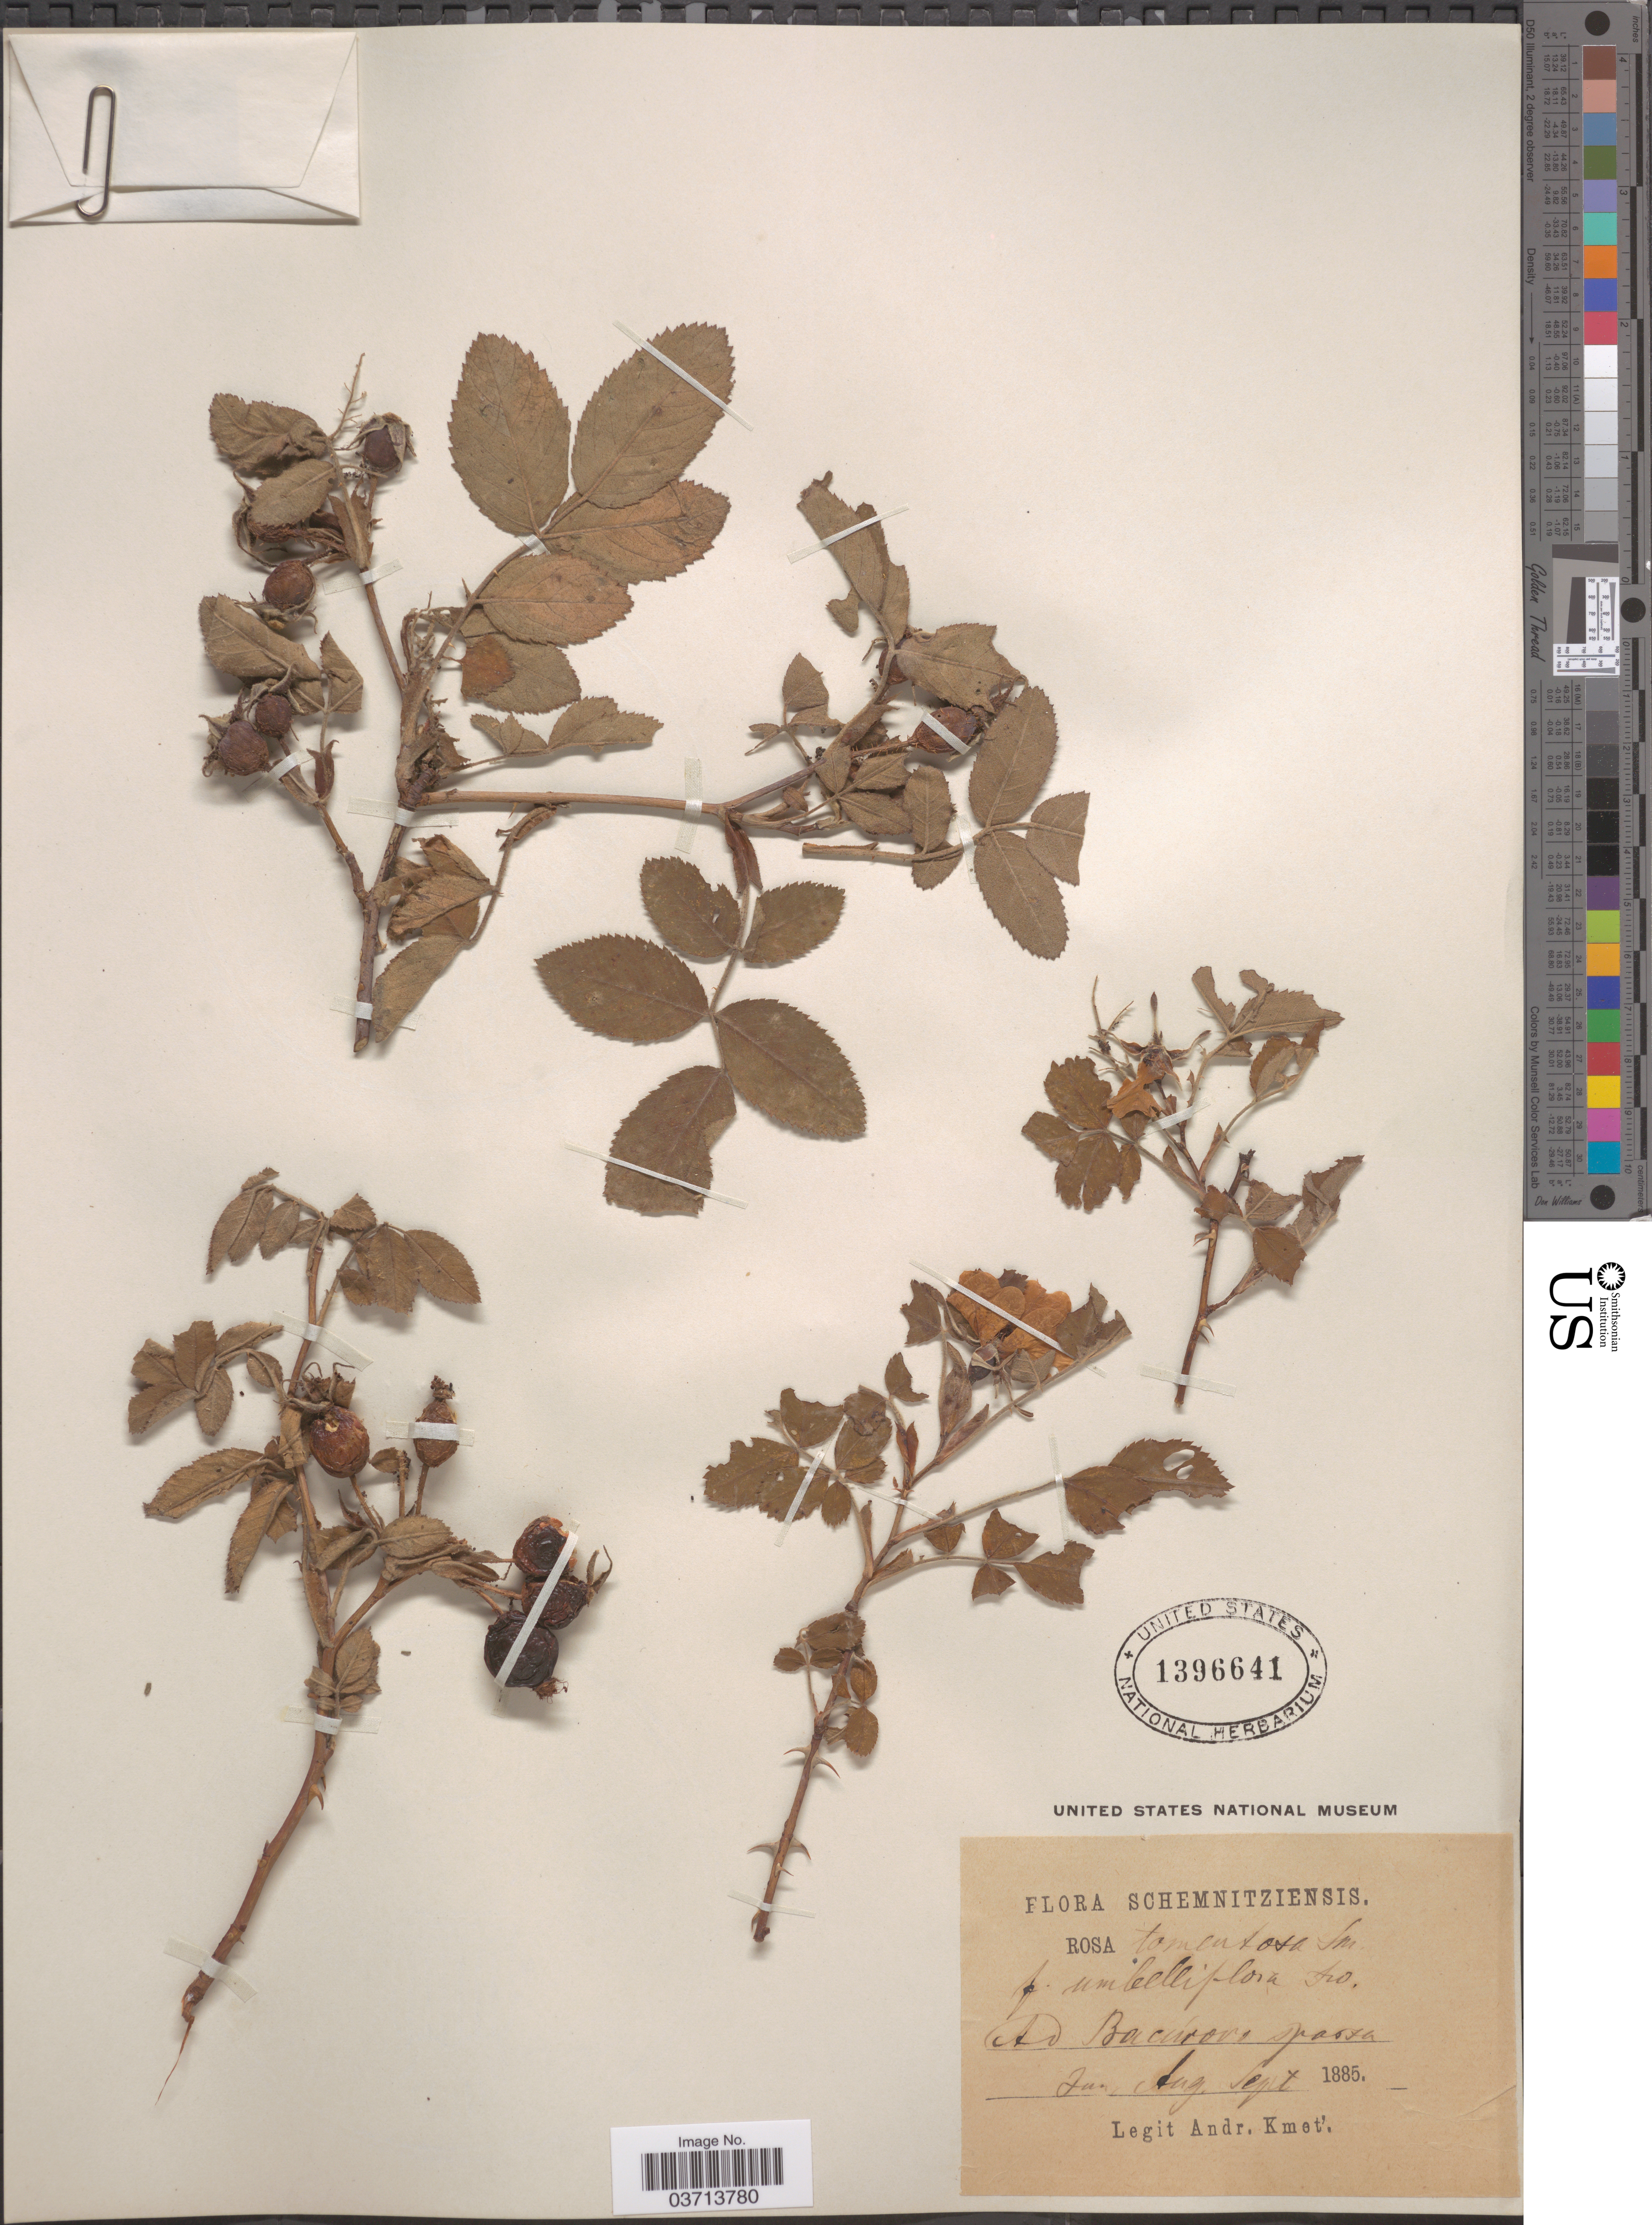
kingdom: Plantae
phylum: Tracheophyta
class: Magnoliopsida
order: Rosales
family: Rosaceae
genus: Rosa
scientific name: Rosa tomentosa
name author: Sm.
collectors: A. Kmet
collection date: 1885-06/1885-09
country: Slovakia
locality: Schemnitziensis. Ad Bacurovo sparsa.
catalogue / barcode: US 1396641